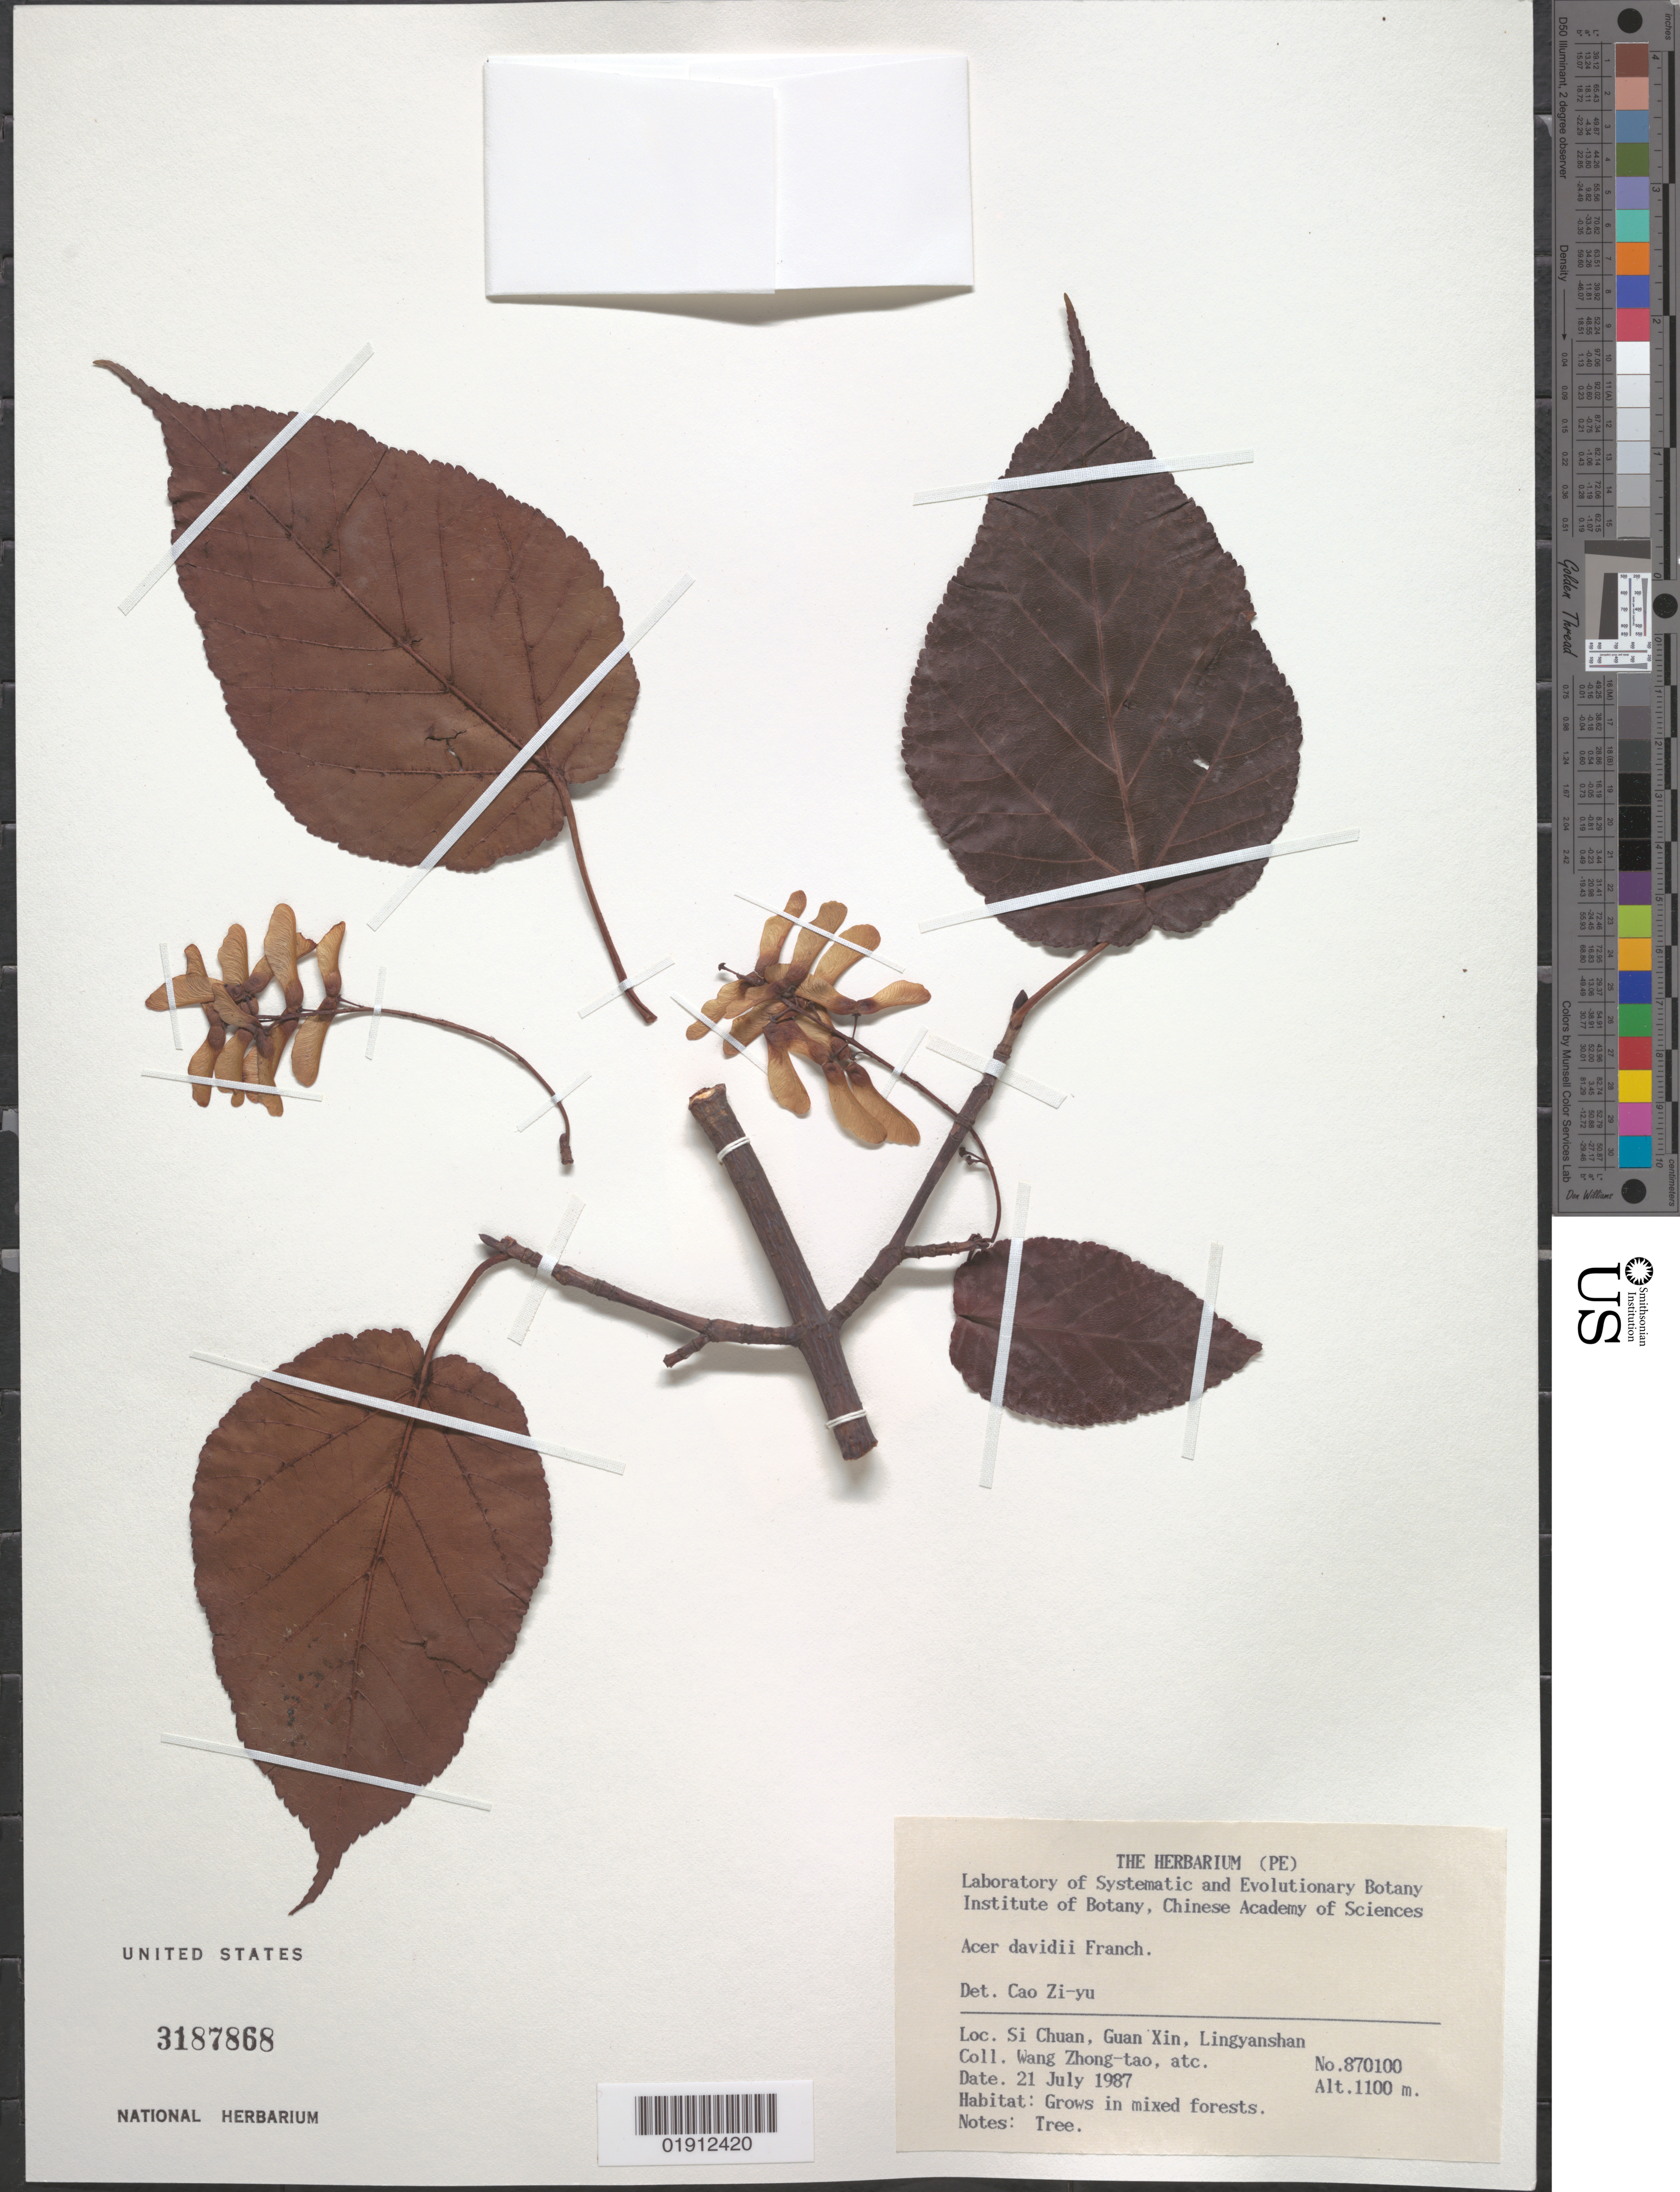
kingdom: Plantae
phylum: Tracheophyta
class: Magnoliopsida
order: Sapindales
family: Sapindaceae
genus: Acer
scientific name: Acer davidii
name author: Franch.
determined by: Cao, Zi-yu, Assistant Curator of Phanerogams (PE), Institute of Botany, Chinese Academy of Sciences (CHINA)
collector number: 870100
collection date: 1987-07-21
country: China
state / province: Sichuan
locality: Si Chuan, Guan Xin, Lingyanshan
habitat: Grows in mixed forests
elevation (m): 1100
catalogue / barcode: US 3187868